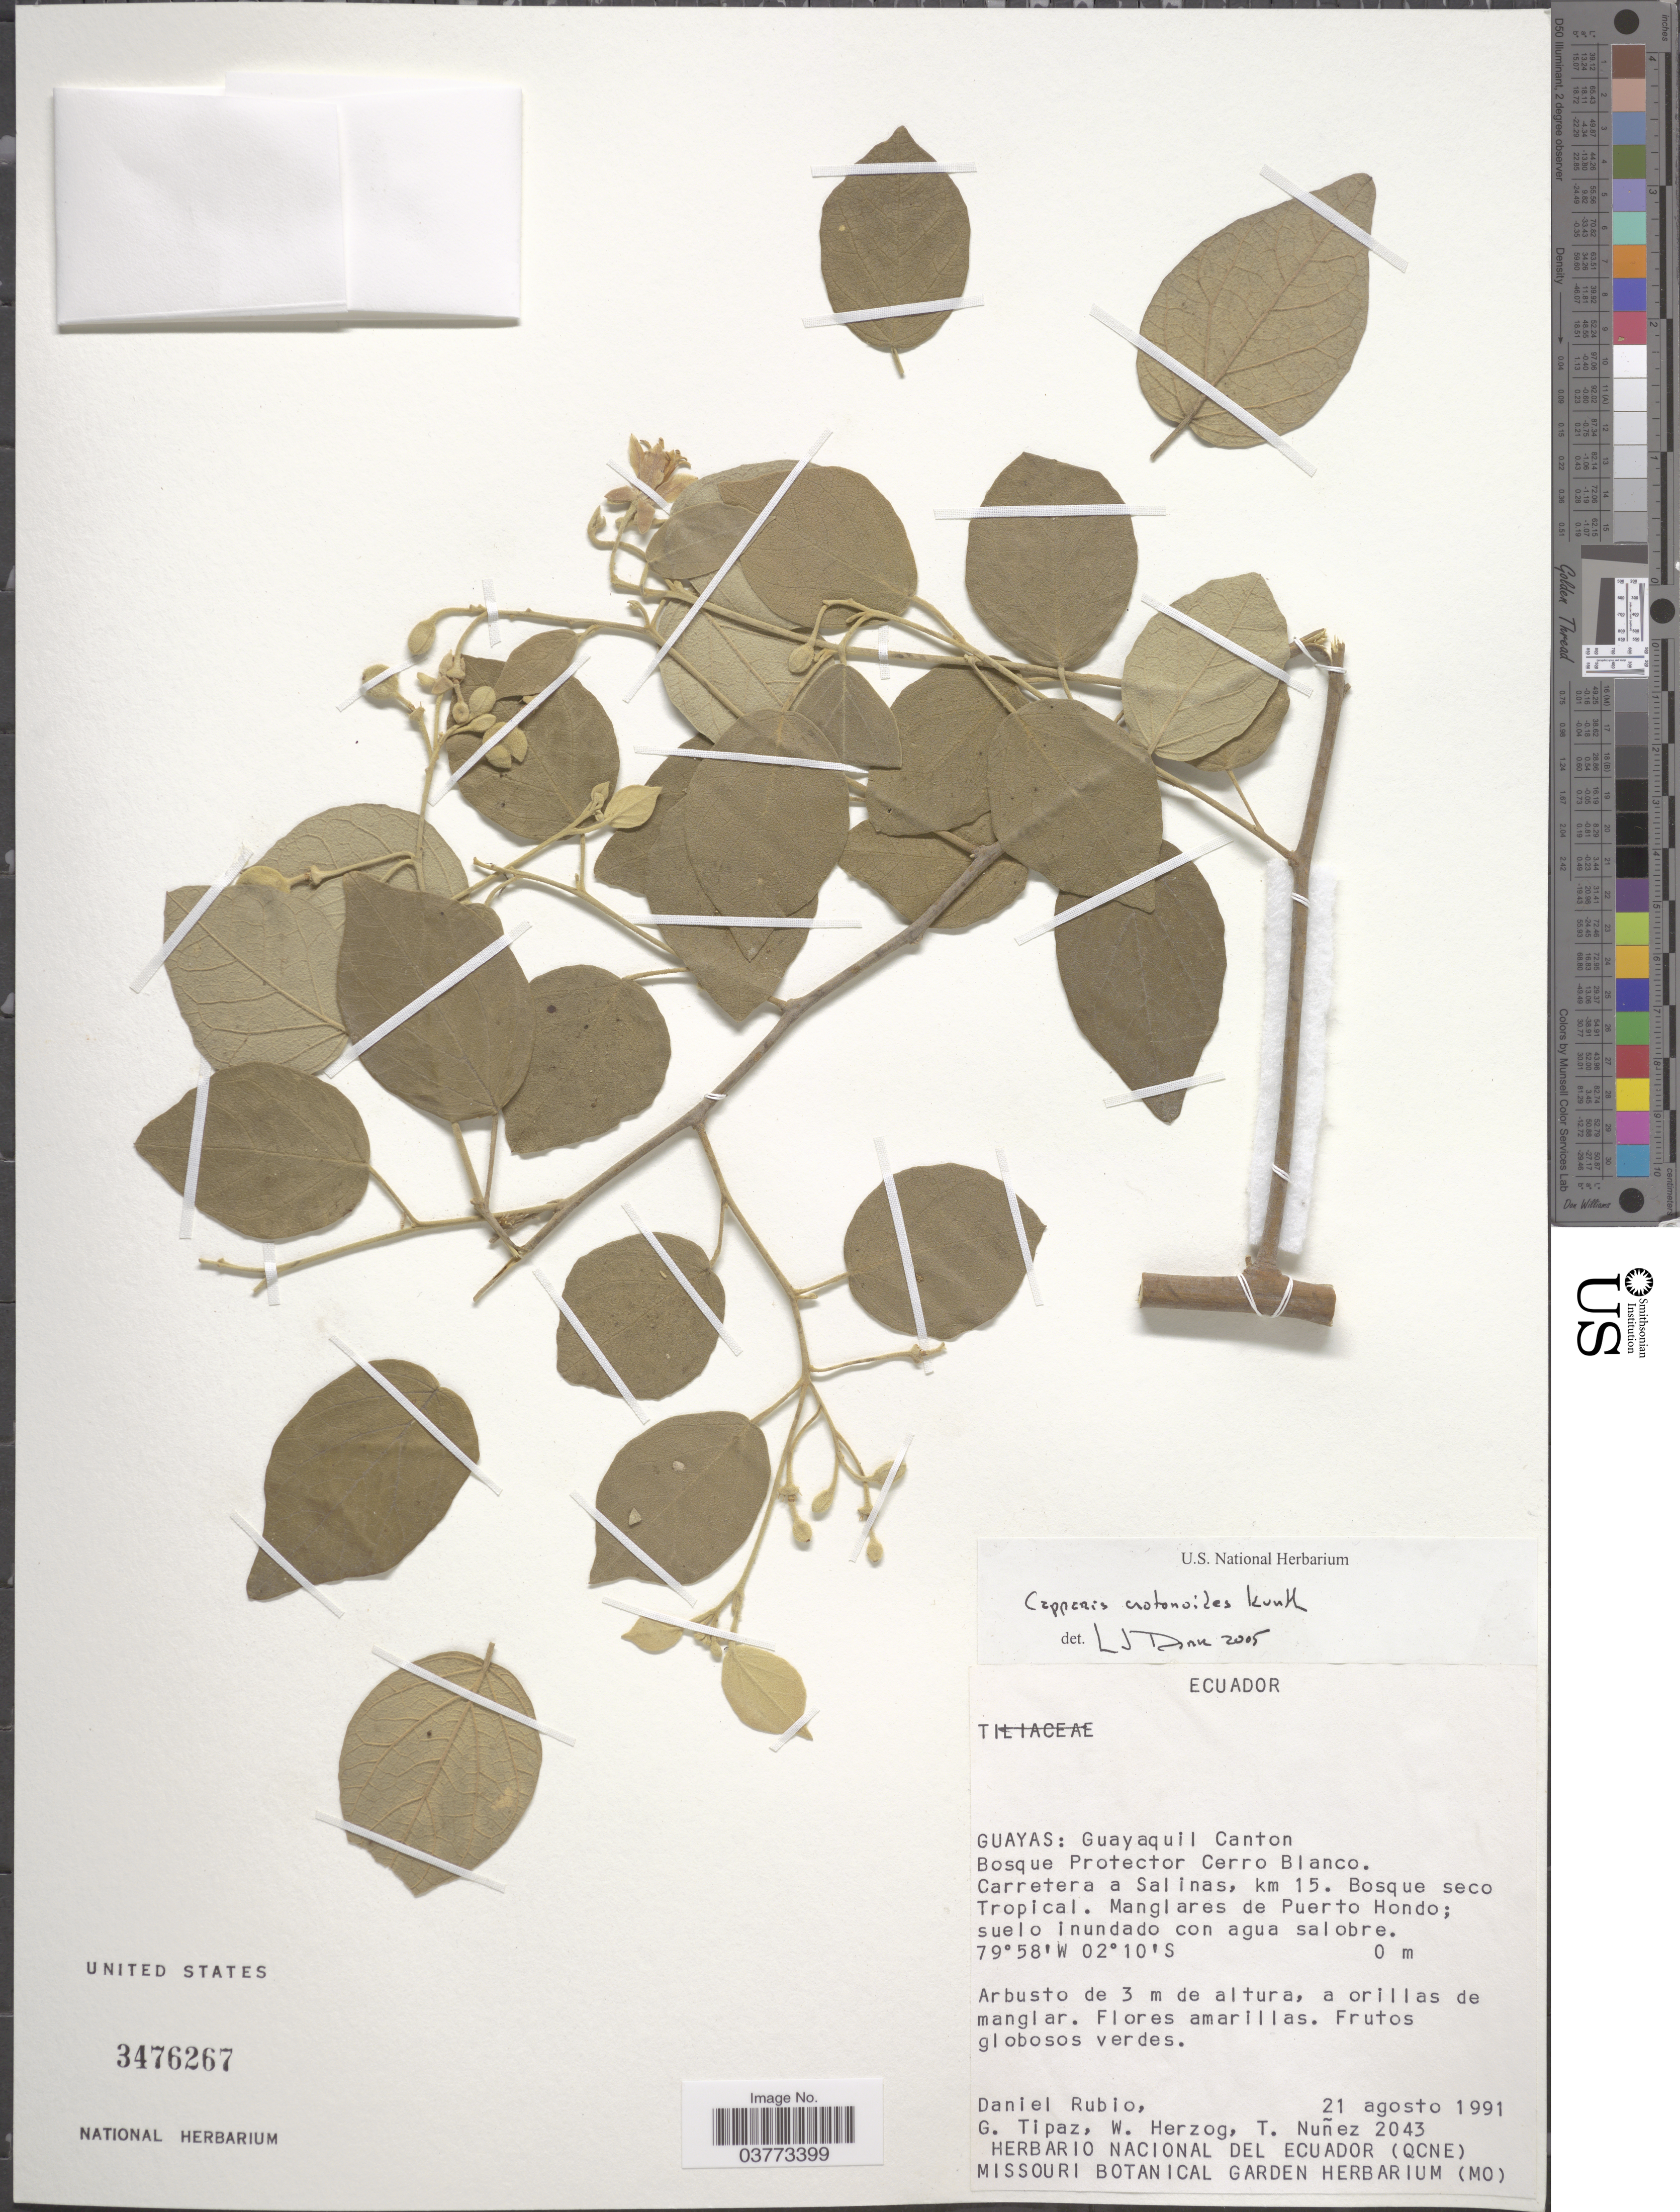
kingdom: Plantae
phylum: Tracheophyta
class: Magnoliopsida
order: Brassicales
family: Capparaceae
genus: Capparicordis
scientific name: Capparicordis crotonoides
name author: (Kunth) Iltis & Cornejo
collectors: D. Rubio, G. Tipaz, W. Herzog & T. Núñez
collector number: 2043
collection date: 1991-08-21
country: Ecuador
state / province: Guayas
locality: Guayaquil Canton. Bosque Protector Cerro Blanco. Carretera a Salinas, km 15. Bosque seco Tropical. Manglares de Puerto Hondo.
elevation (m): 0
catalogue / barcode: US 3476267